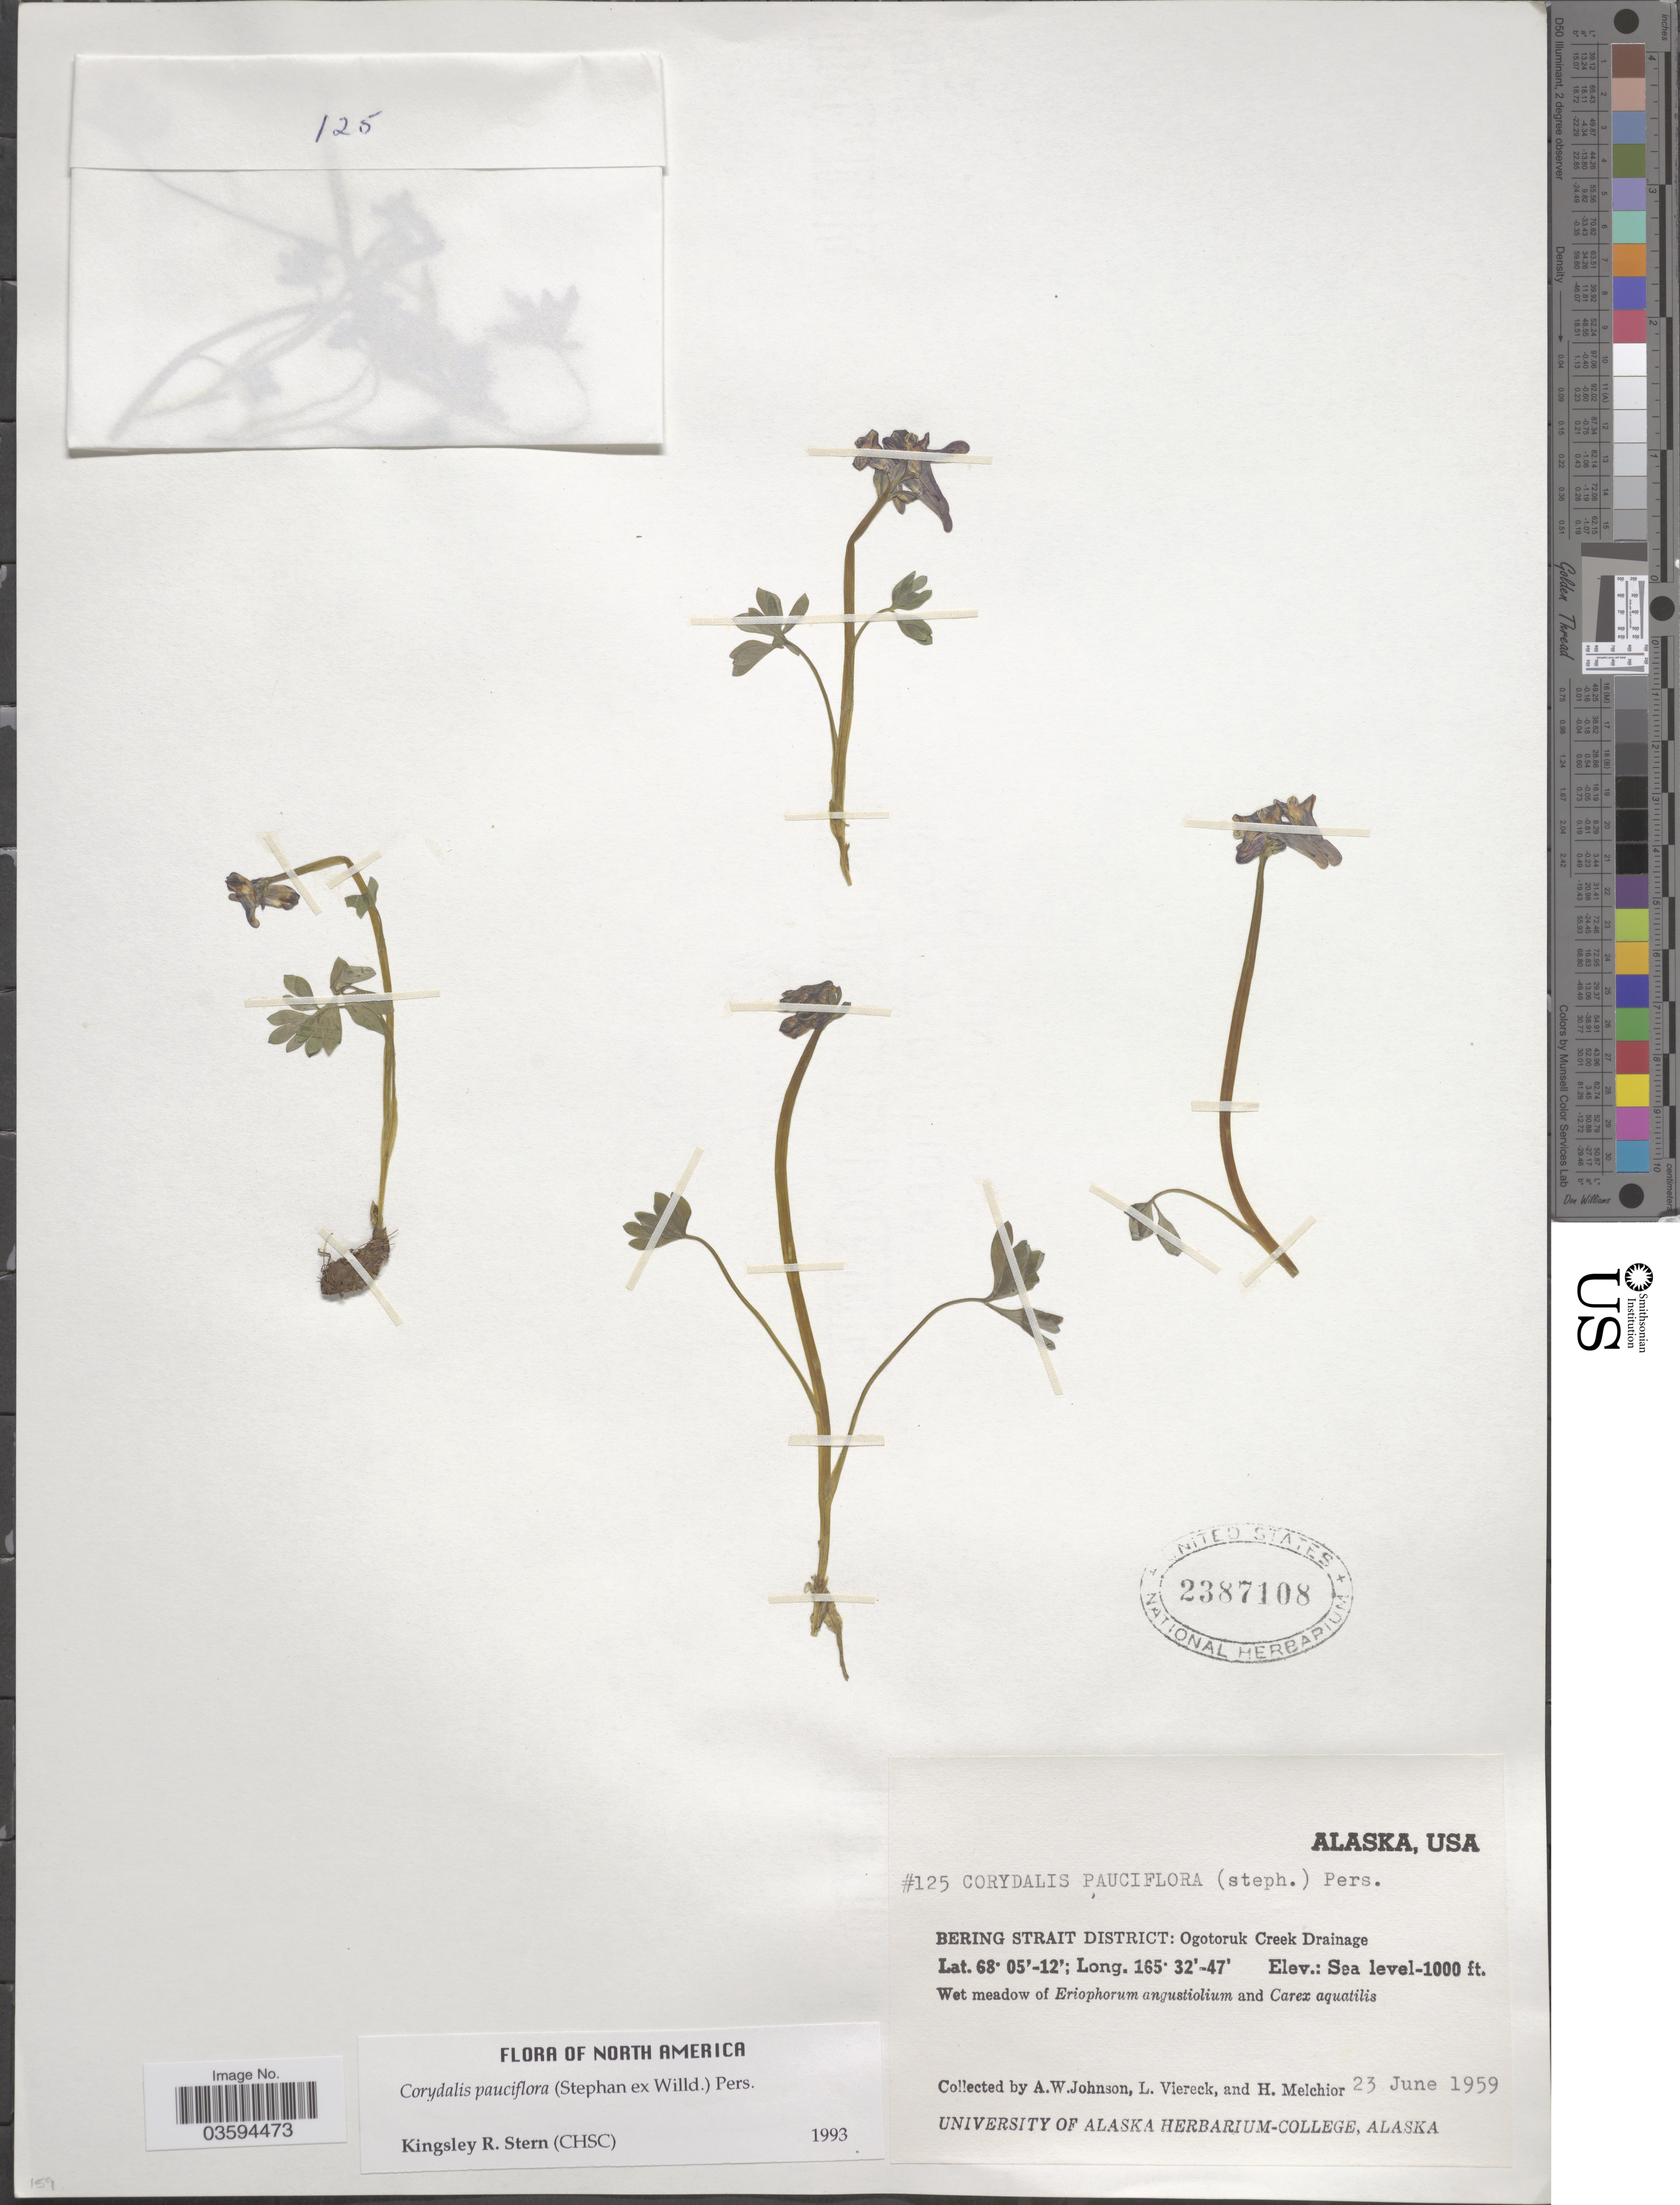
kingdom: Plantae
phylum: Tracheophyta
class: Magnoliopsida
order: Ranunculales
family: Papaveraceae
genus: Corydalis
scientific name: Corydalis pauciflora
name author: (Stephan) Pers.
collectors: A. W. Johnson, L. Viereck & H. Melchior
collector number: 125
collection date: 1959-06-23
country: United States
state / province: Alaska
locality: USA. Bering Strait District: Ogotoruk Creek Drainage.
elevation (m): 0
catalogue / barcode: US 2387108